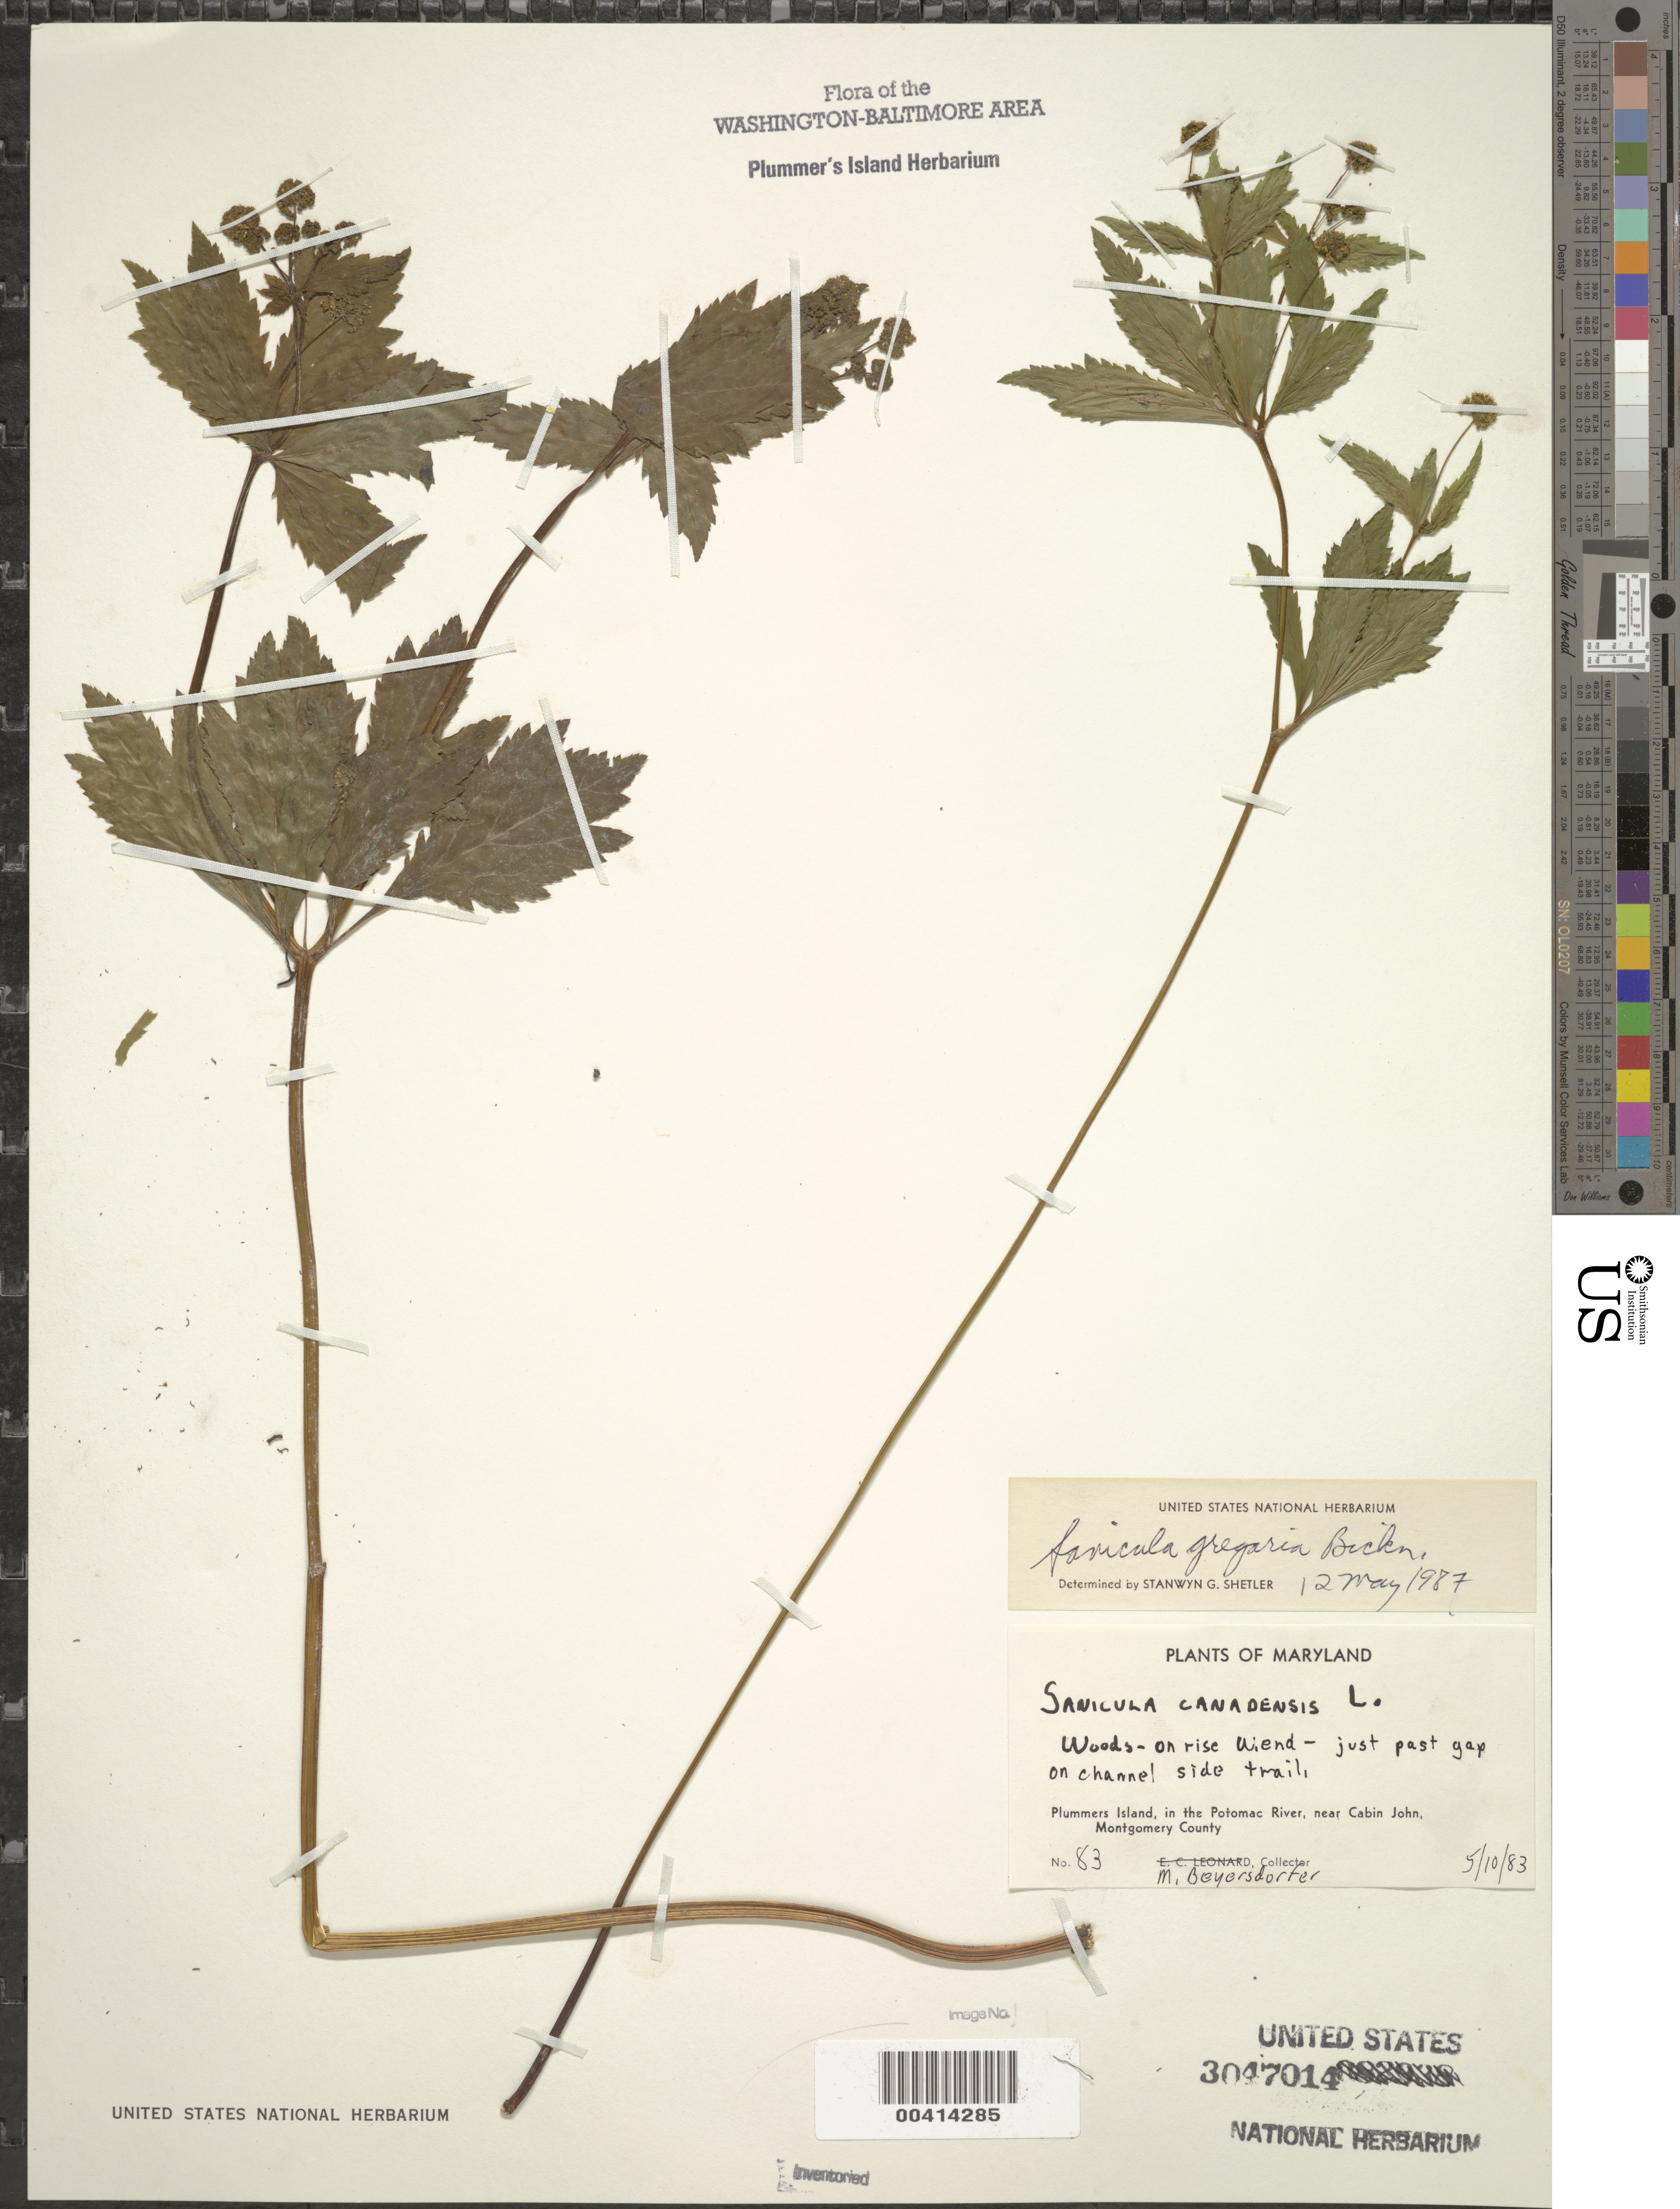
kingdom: Plantae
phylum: Tracheophyta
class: Magnoliopsida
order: Apiales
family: Apiaceae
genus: Sanicula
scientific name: Sanicula odorata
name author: (Raf.) Pryer & Phillippe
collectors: M. Beyersdorfer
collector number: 83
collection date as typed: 10 May 1983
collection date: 1983-05-10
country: United States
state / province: Maryland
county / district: Montgomery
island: Plummers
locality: Plummer's Island; on rise, W. end, just past gap on channel side trail C. & O. Canal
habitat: Woods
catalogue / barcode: US 3047014